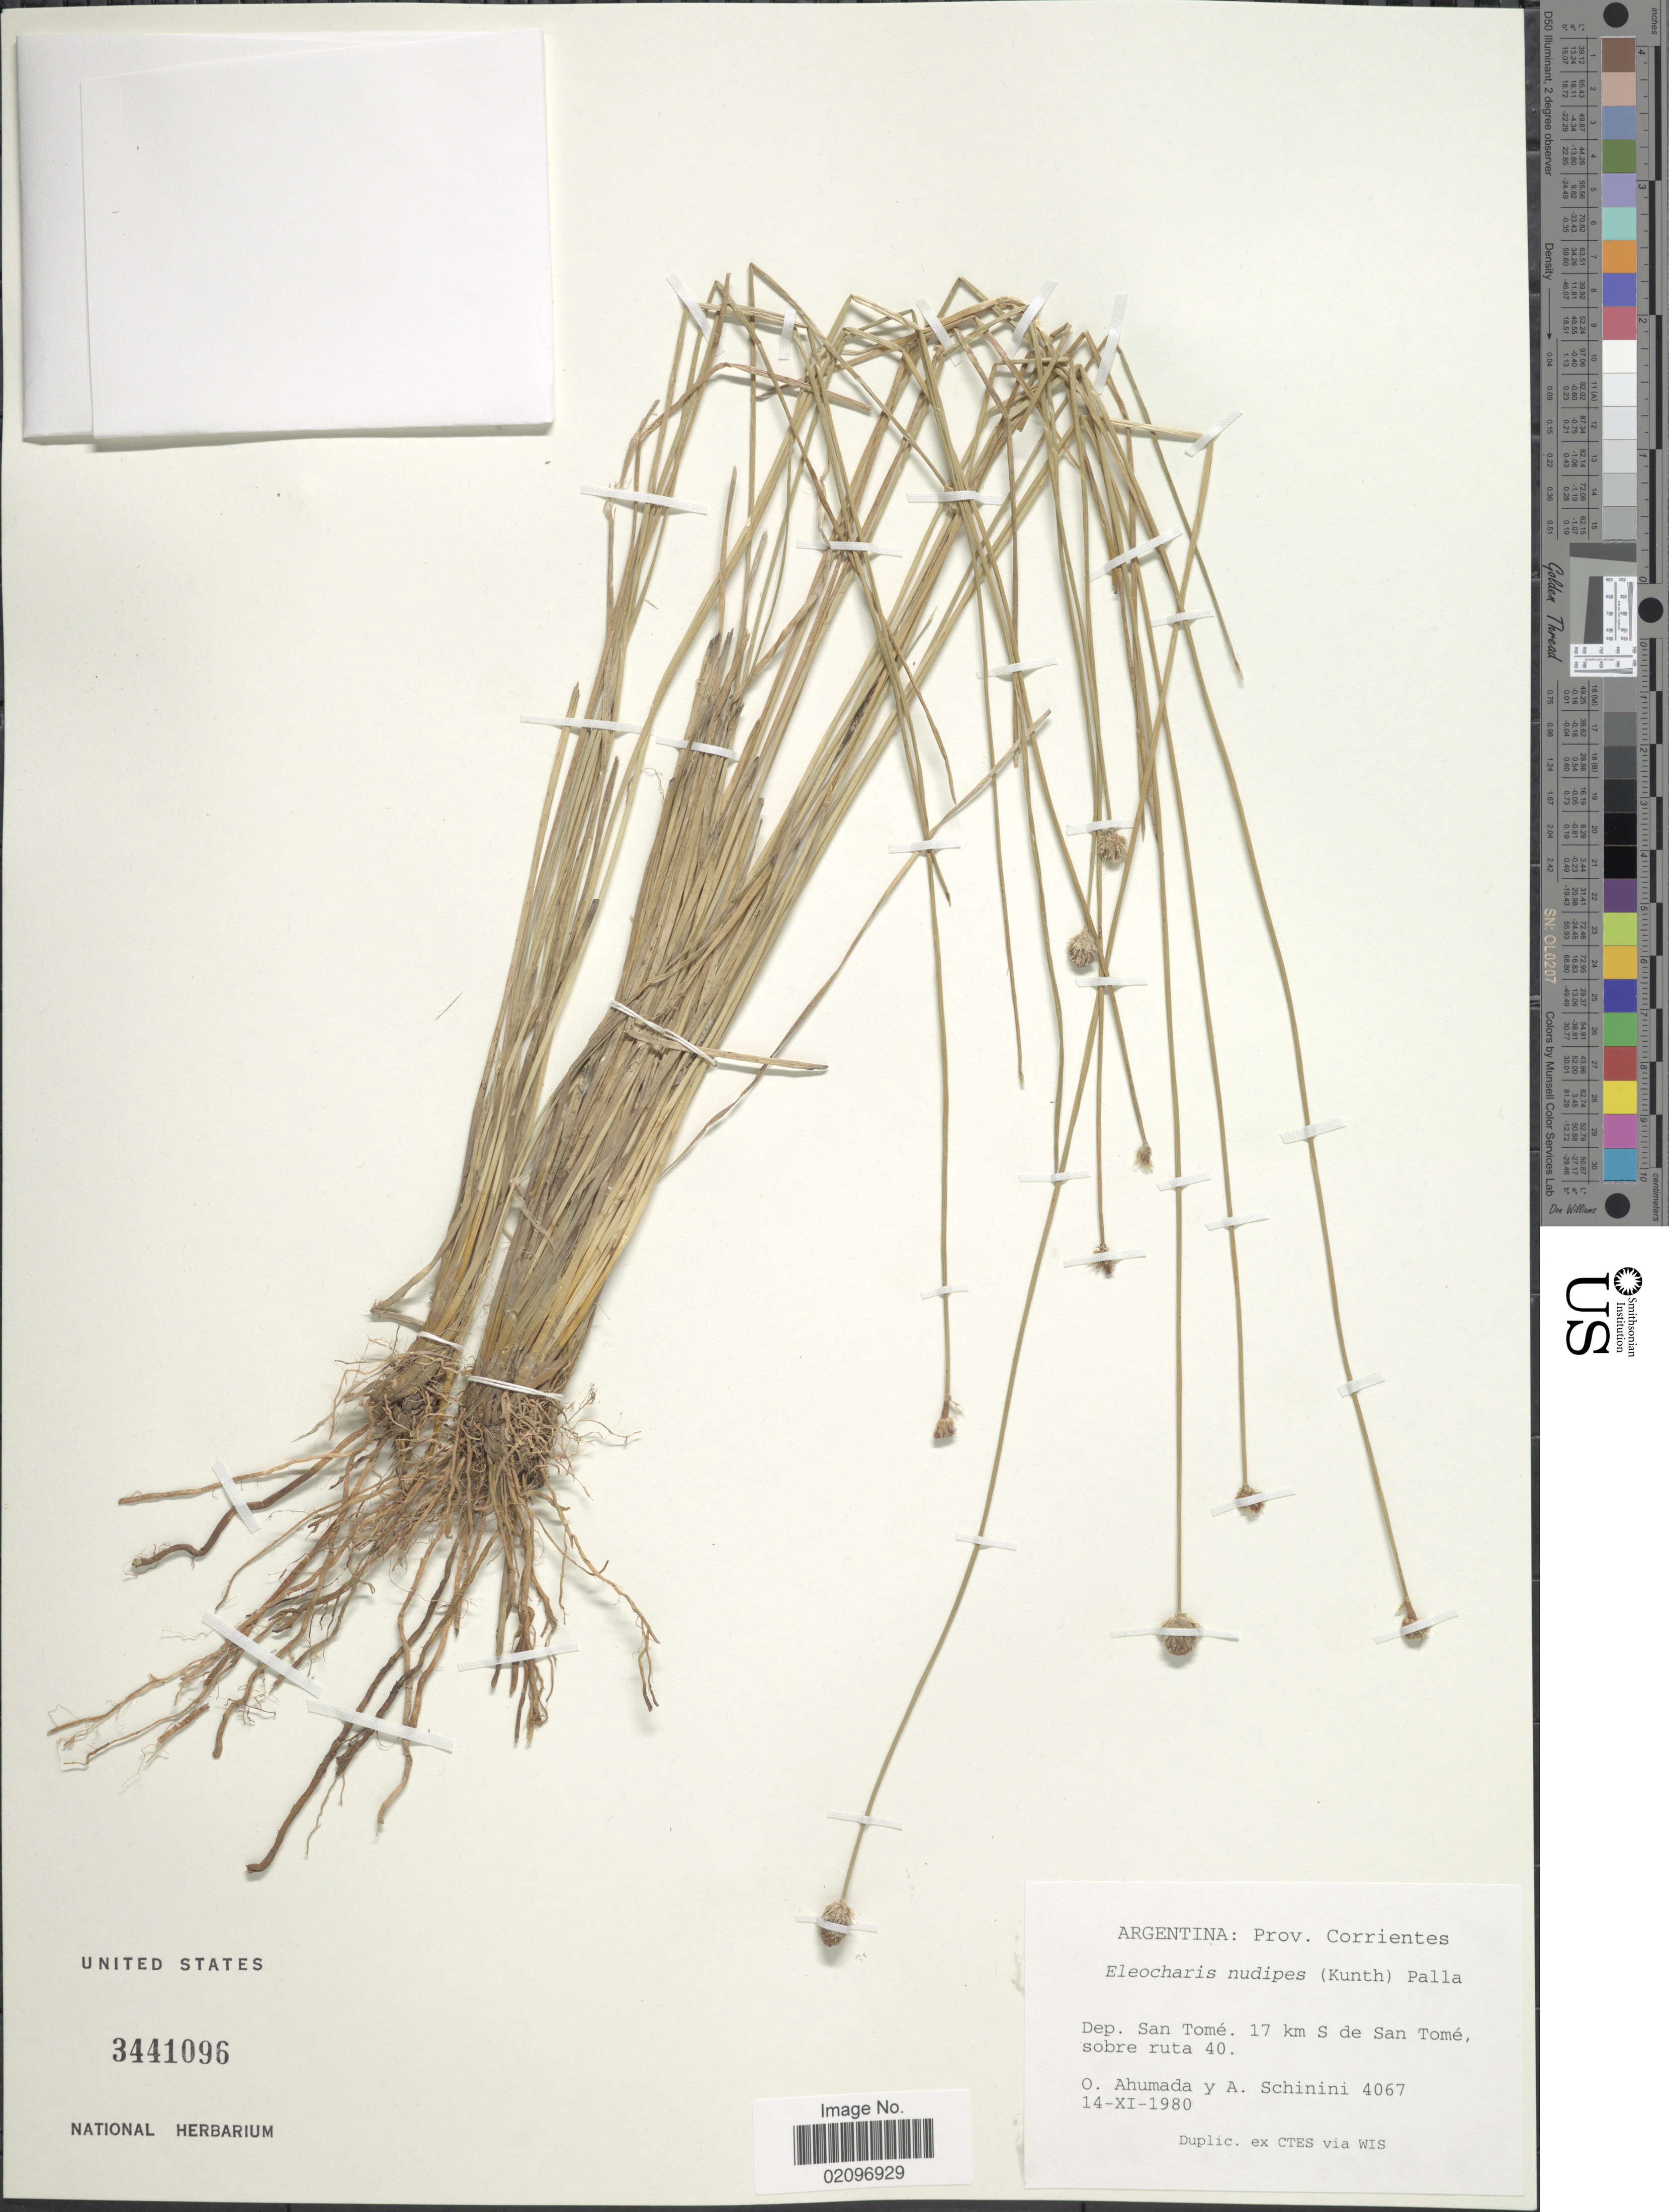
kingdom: Plantae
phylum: Tracheophyta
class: Liliopsida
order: Poales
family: Cyperaceae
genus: Eleocharis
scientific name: Eleocharis nudipes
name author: (Kunth) Palla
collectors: O. Ahumada & A. Schinini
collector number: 4067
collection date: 1980-11-14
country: Argentina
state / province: Corrientes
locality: Argentina: Prov. Corrientes, Dep. San Tome. 17 km S de San Tome sobre ruta 40.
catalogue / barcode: US 3441096